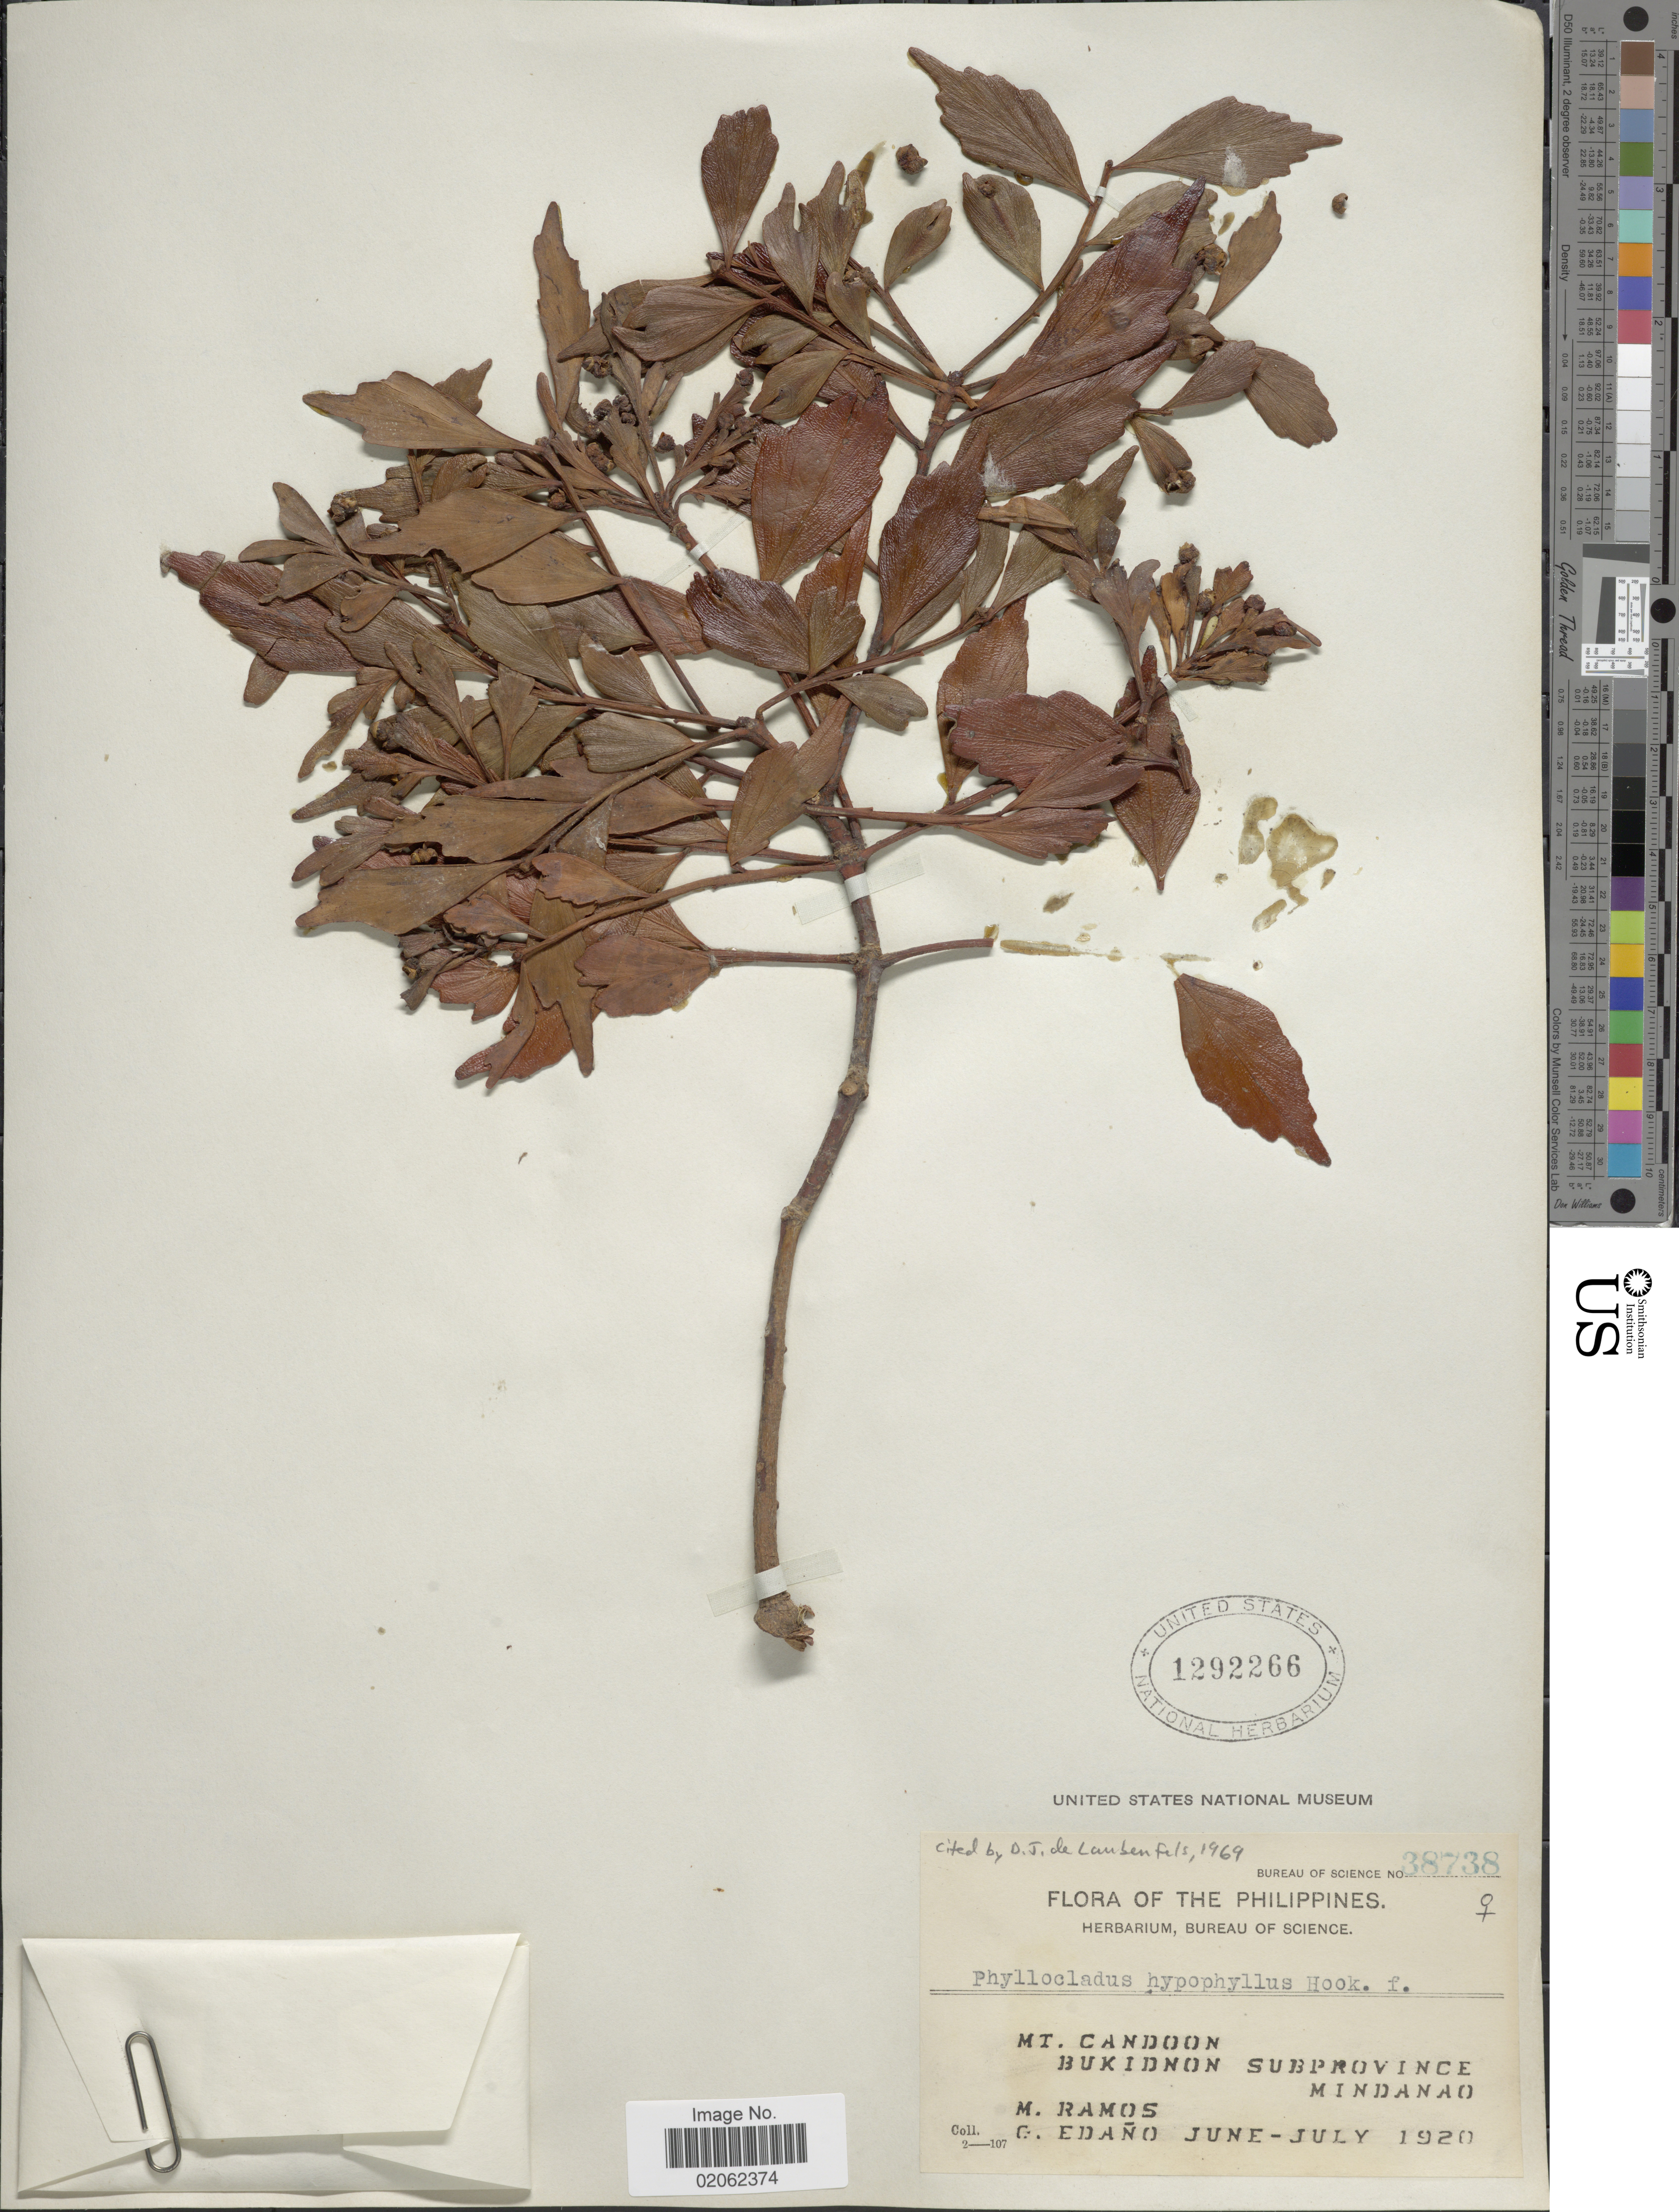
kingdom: Plantae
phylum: Tracheophyta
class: Pinopsida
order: Pinales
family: Phyllocladaceae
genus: Phyllocladus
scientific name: Phyllocladus hypophyllus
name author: Hook. f.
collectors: M. Ramos & G. Edaño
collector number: Bureau of Science 38738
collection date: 1920-06/1920-07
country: Philippines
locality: Mt Candoon, Bukidnon Subprovince, Mindanao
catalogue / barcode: US 1292266